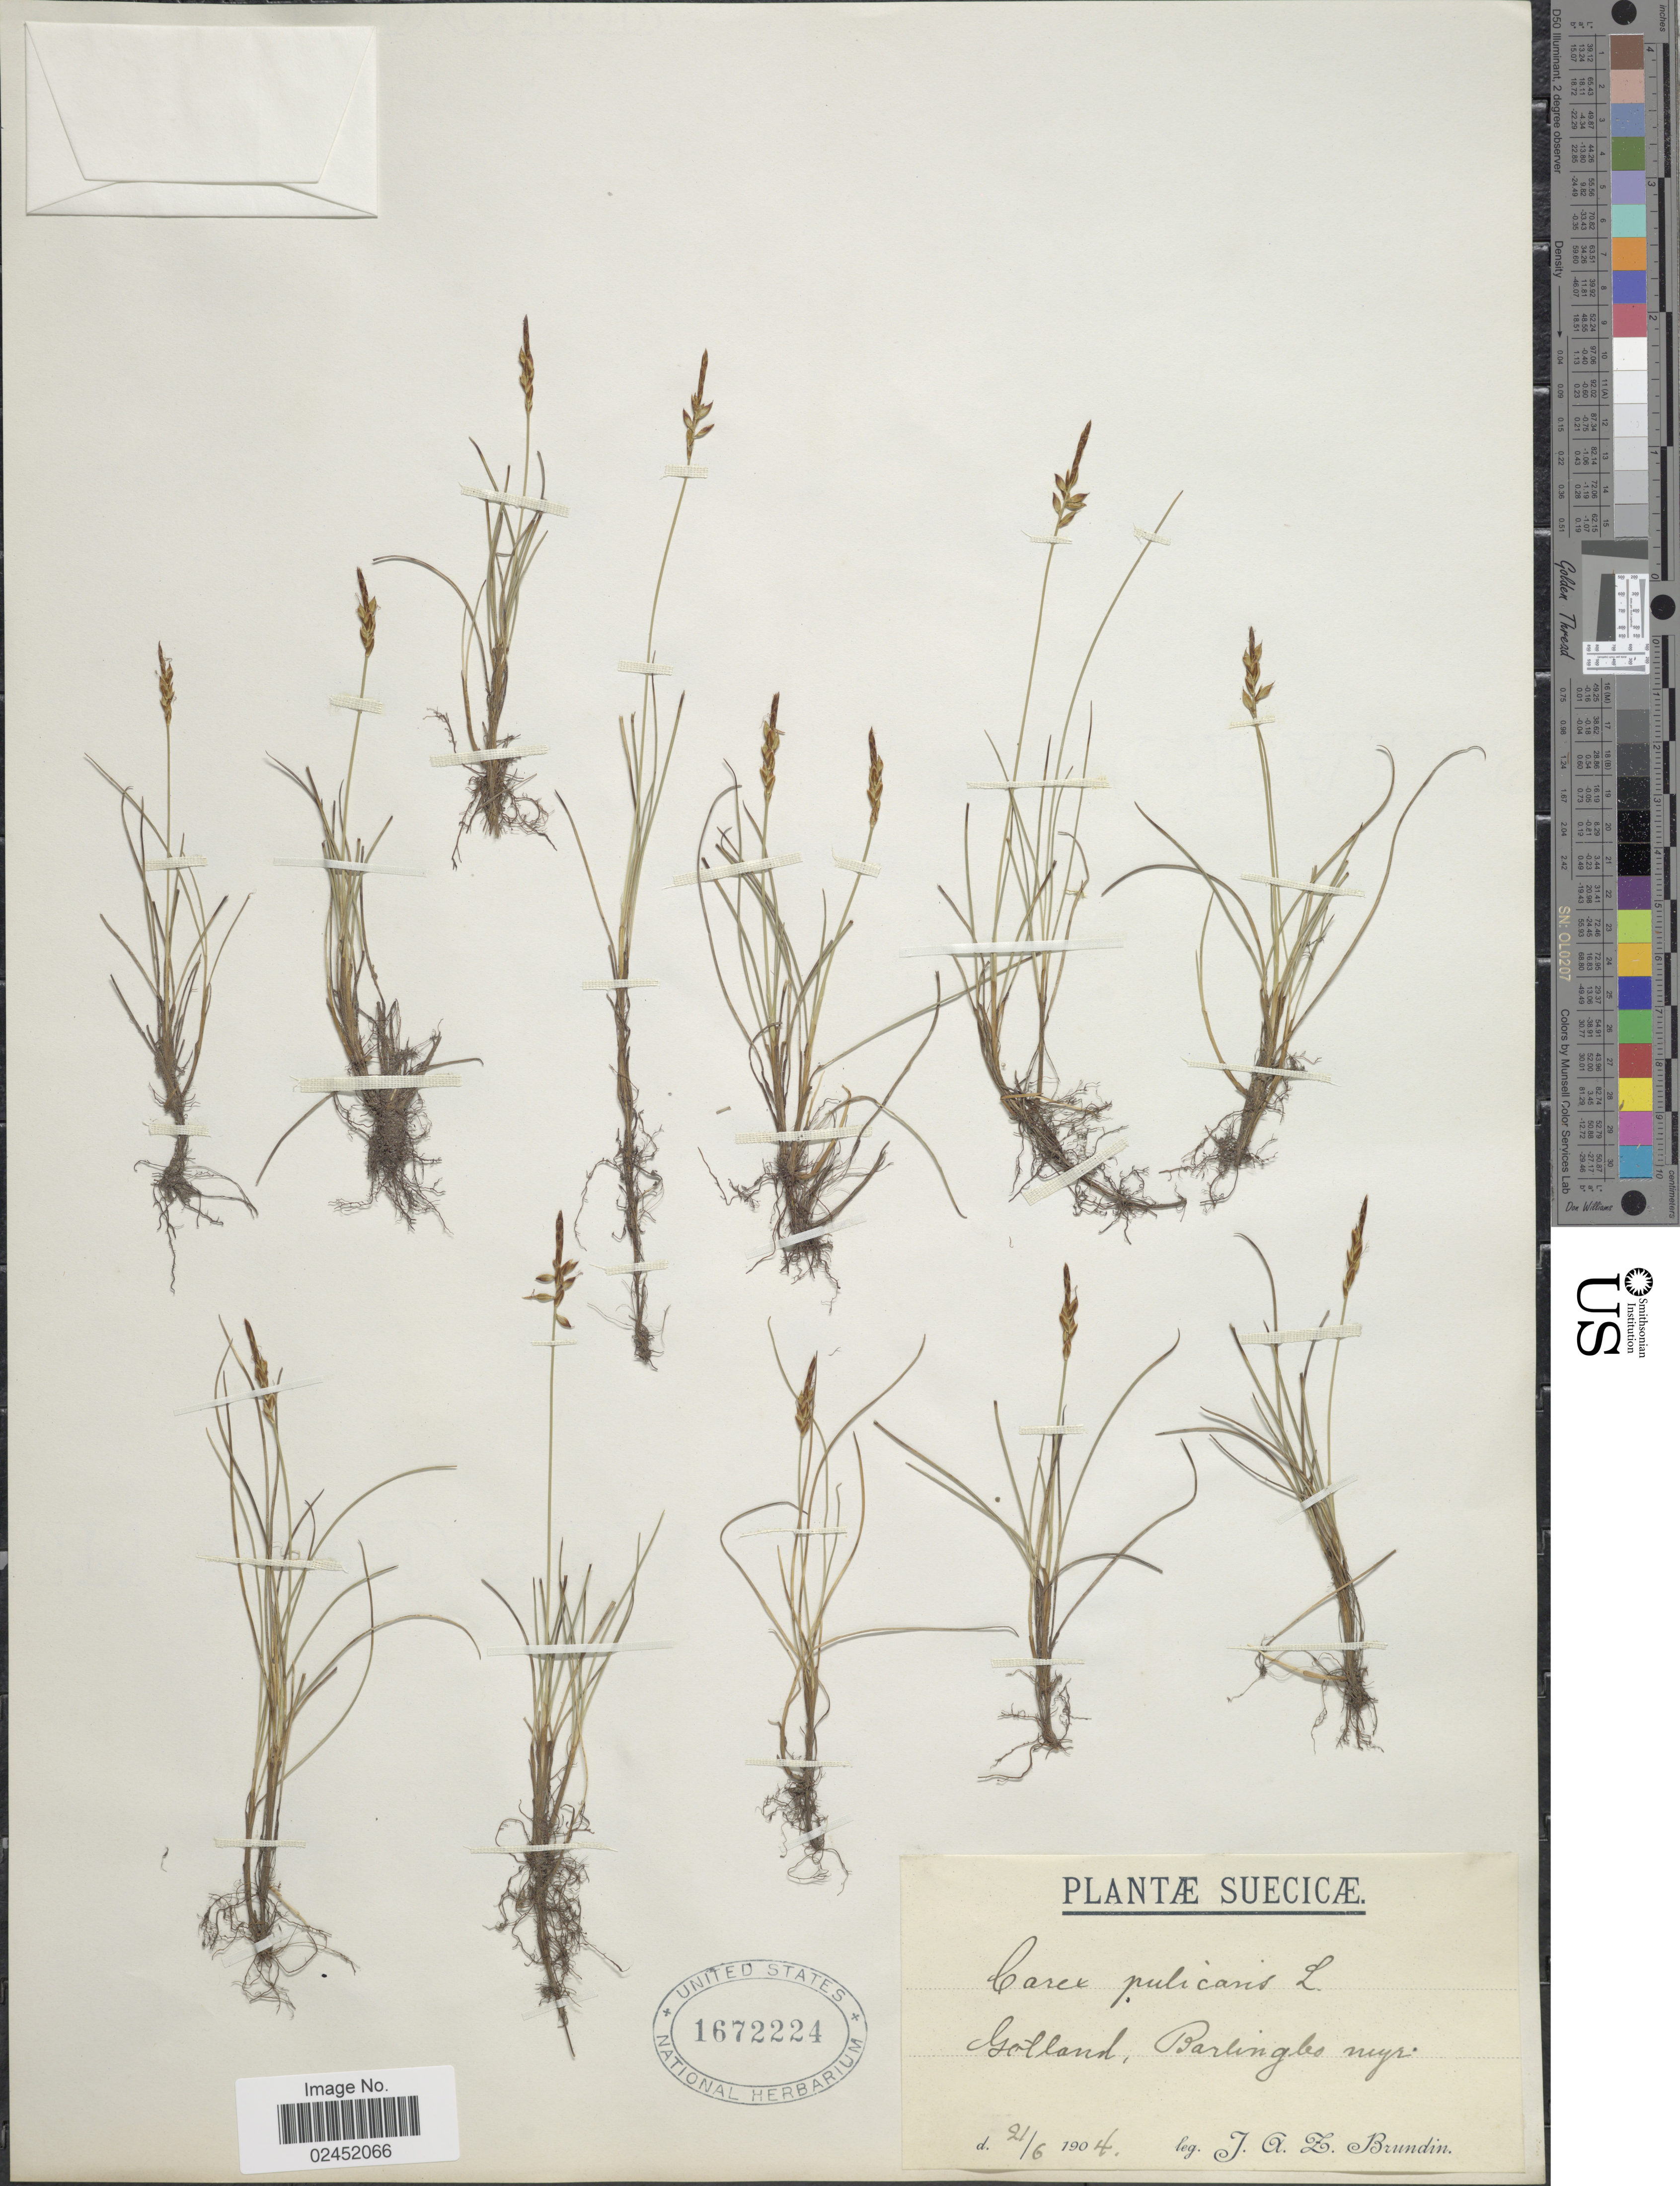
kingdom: Plantae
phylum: Tracheophyta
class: Liliopsida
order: Poales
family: Cyperaceae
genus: Carex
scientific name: Carex pulicaris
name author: L.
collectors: J. Brundin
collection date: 1904-06-21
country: Sweden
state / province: Gotland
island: Gotland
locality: Suecicæ, Gotland, Barlingbo neyr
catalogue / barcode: US 1672224